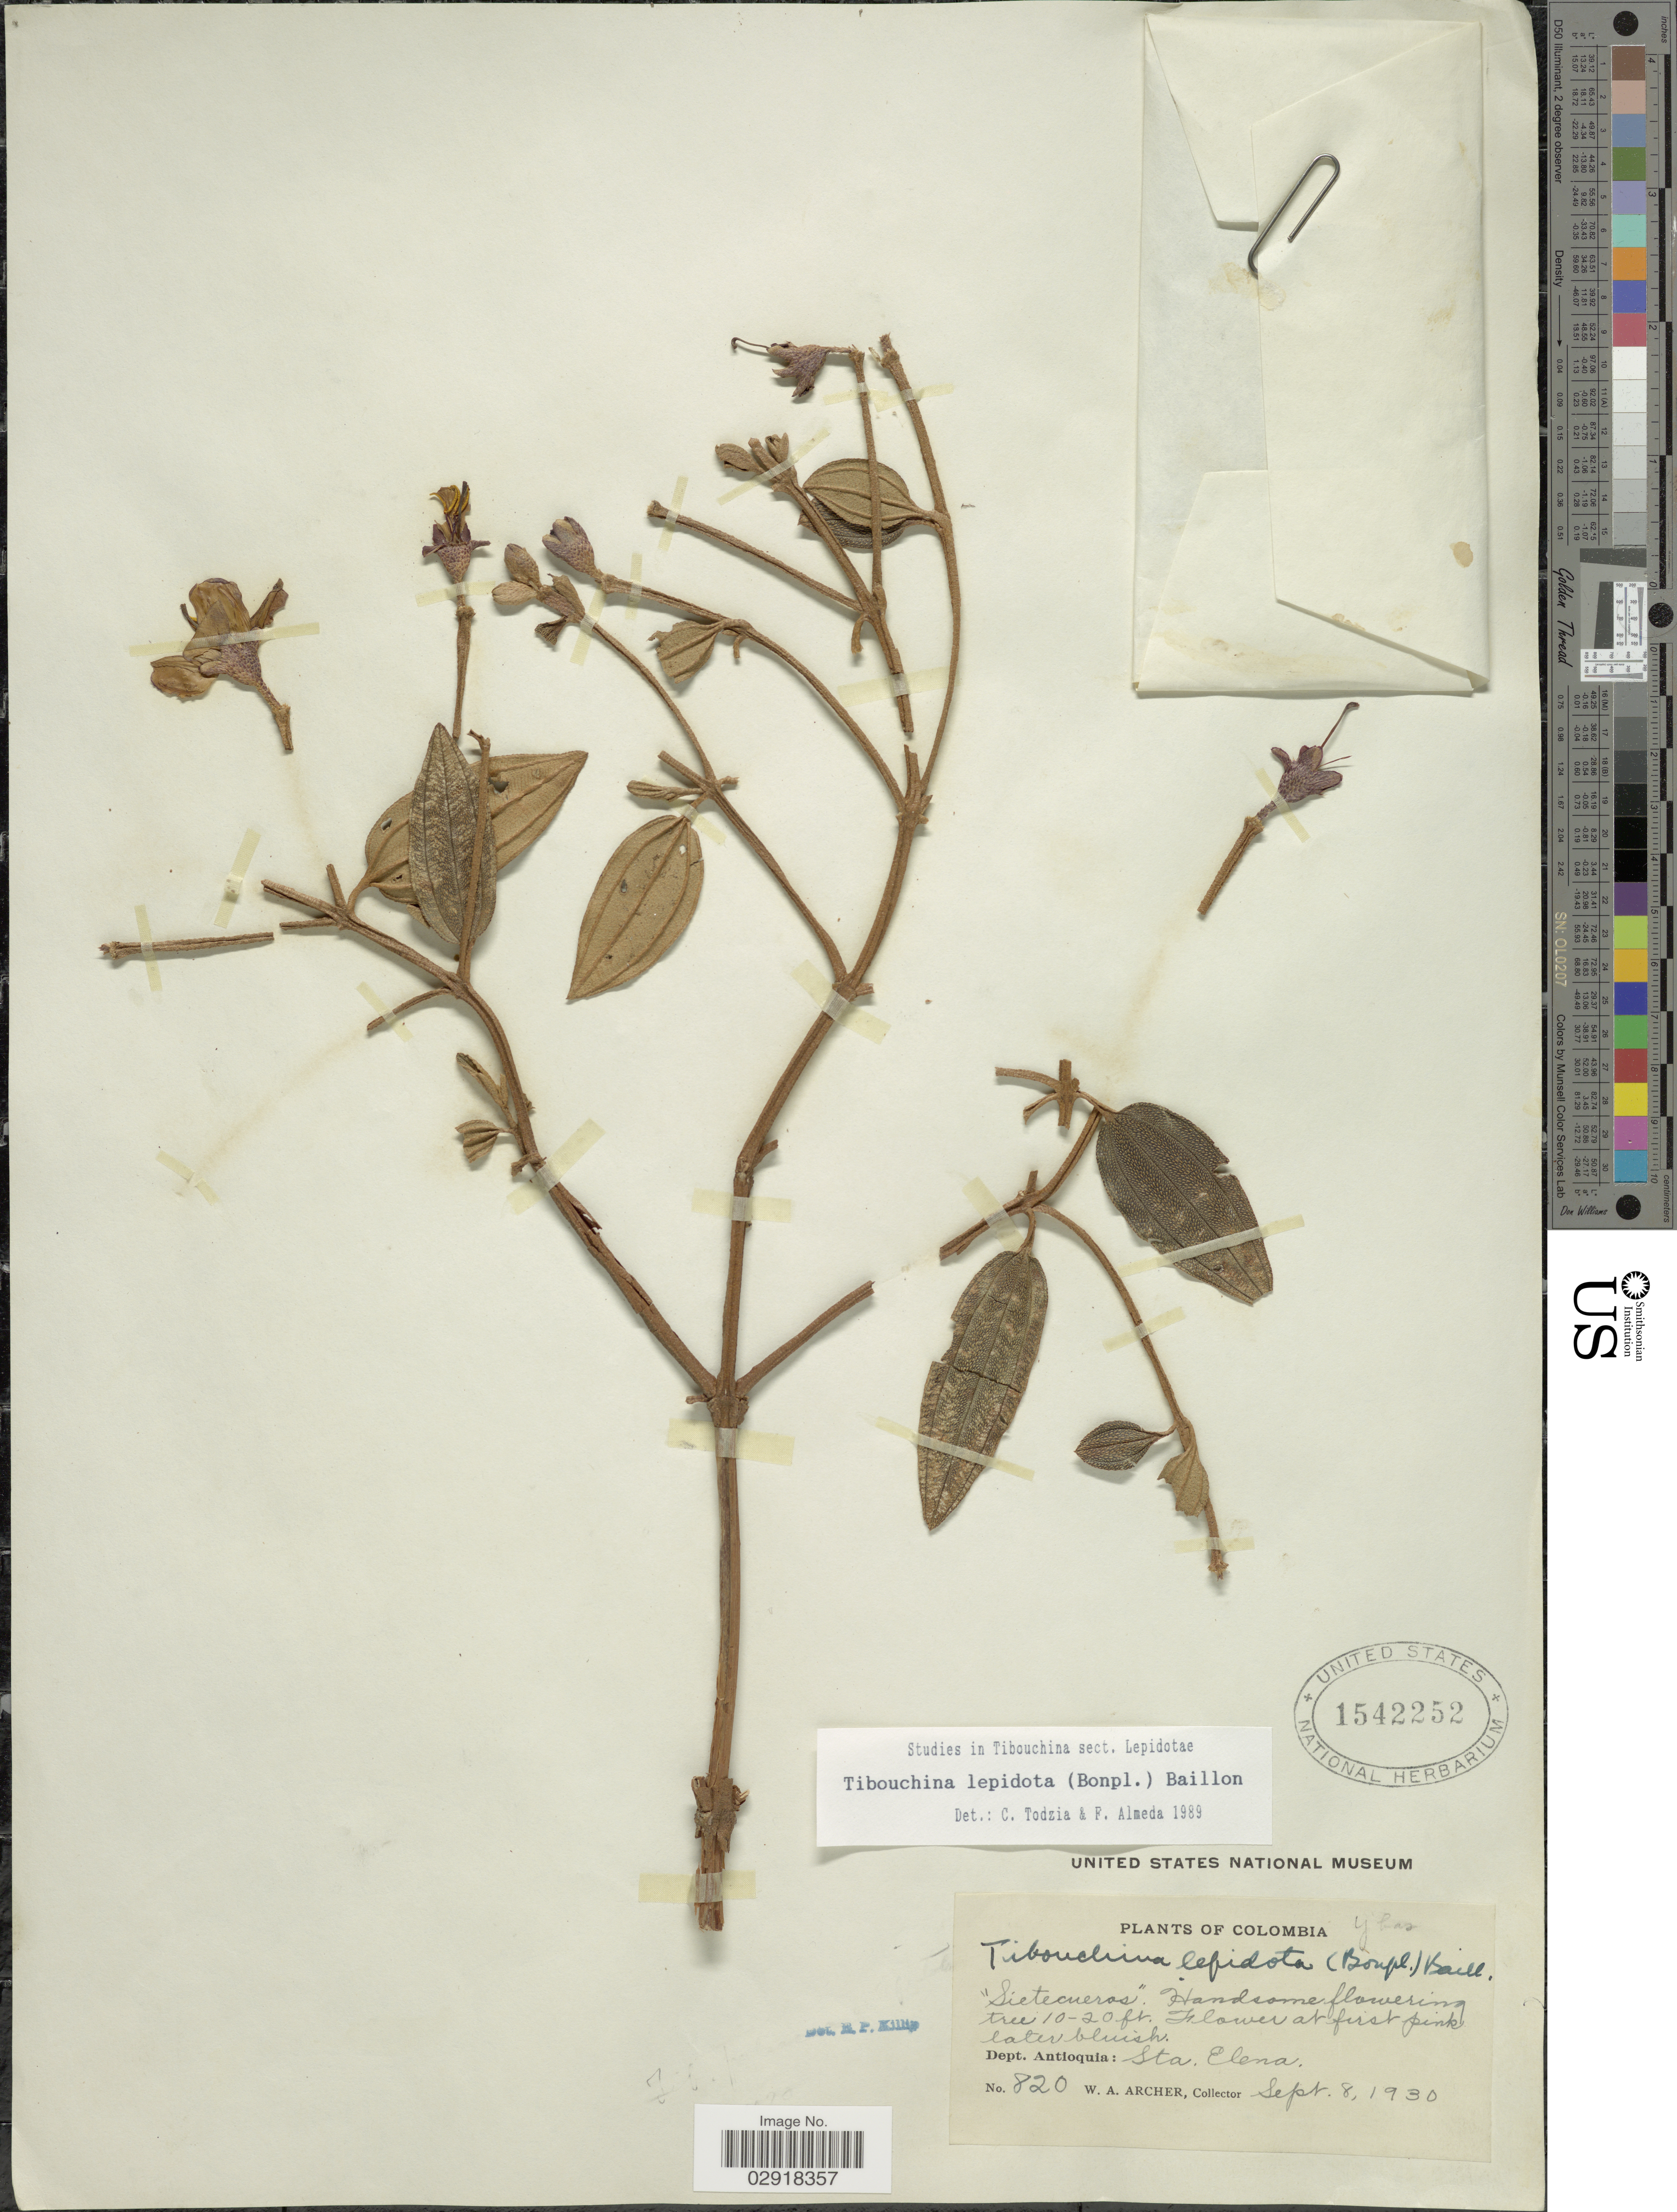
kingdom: Plantae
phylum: Tracheophyta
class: Magnoliopsida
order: Myrtales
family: Melastomataceae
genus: Andesanthus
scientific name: Andesanthus lepidotus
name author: (Humb. & Bonpl.) P.J.F. Guim. & Michelang.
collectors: W. Archer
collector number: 820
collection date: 1930-09-08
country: Colombia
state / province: Antioquia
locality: Dept. Antioquia, Sta. Elena.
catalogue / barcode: US 1542252